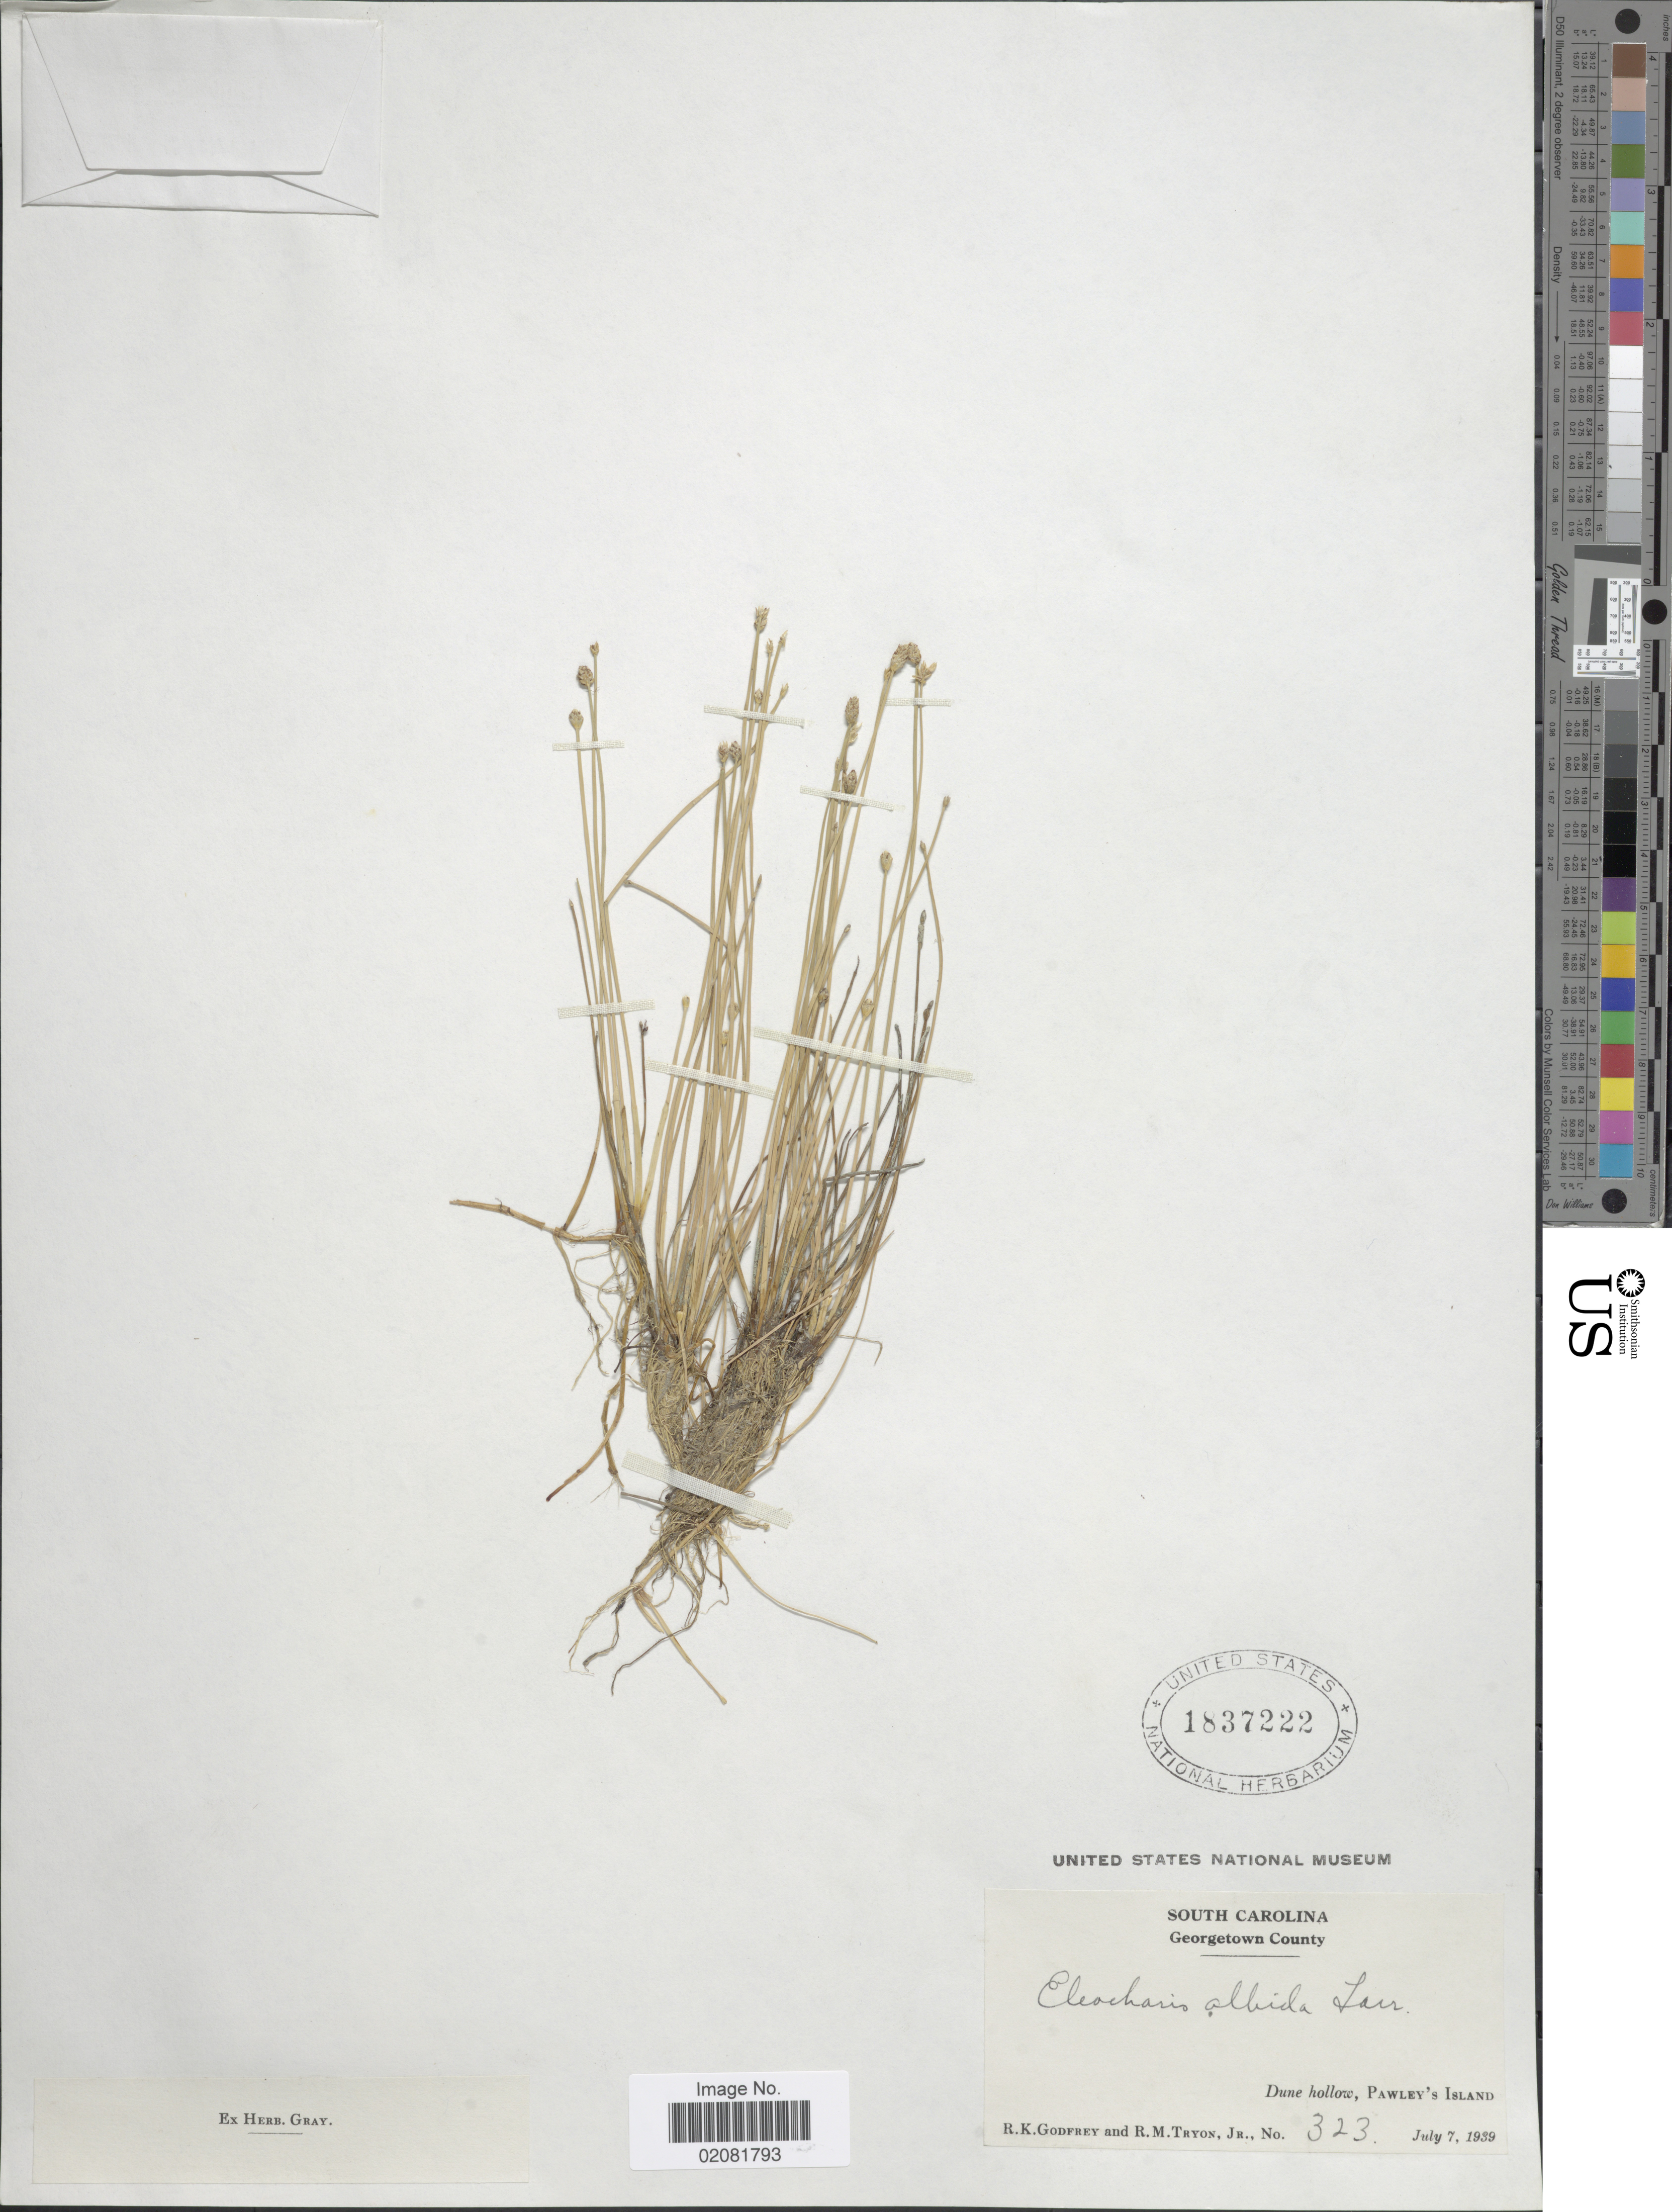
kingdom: Plantae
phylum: Tracheophyta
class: Liliopsida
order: Poales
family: Cyperaceae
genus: Eleocharis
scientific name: Eleocharis albida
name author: Torr.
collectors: R. K. Godfrey & R. M. Tryon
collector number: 323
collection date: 1939-07-07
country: United States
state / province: South Carolina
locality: Georgetown County, Dune hollow, Pawley's Island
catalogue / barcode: US 1837222